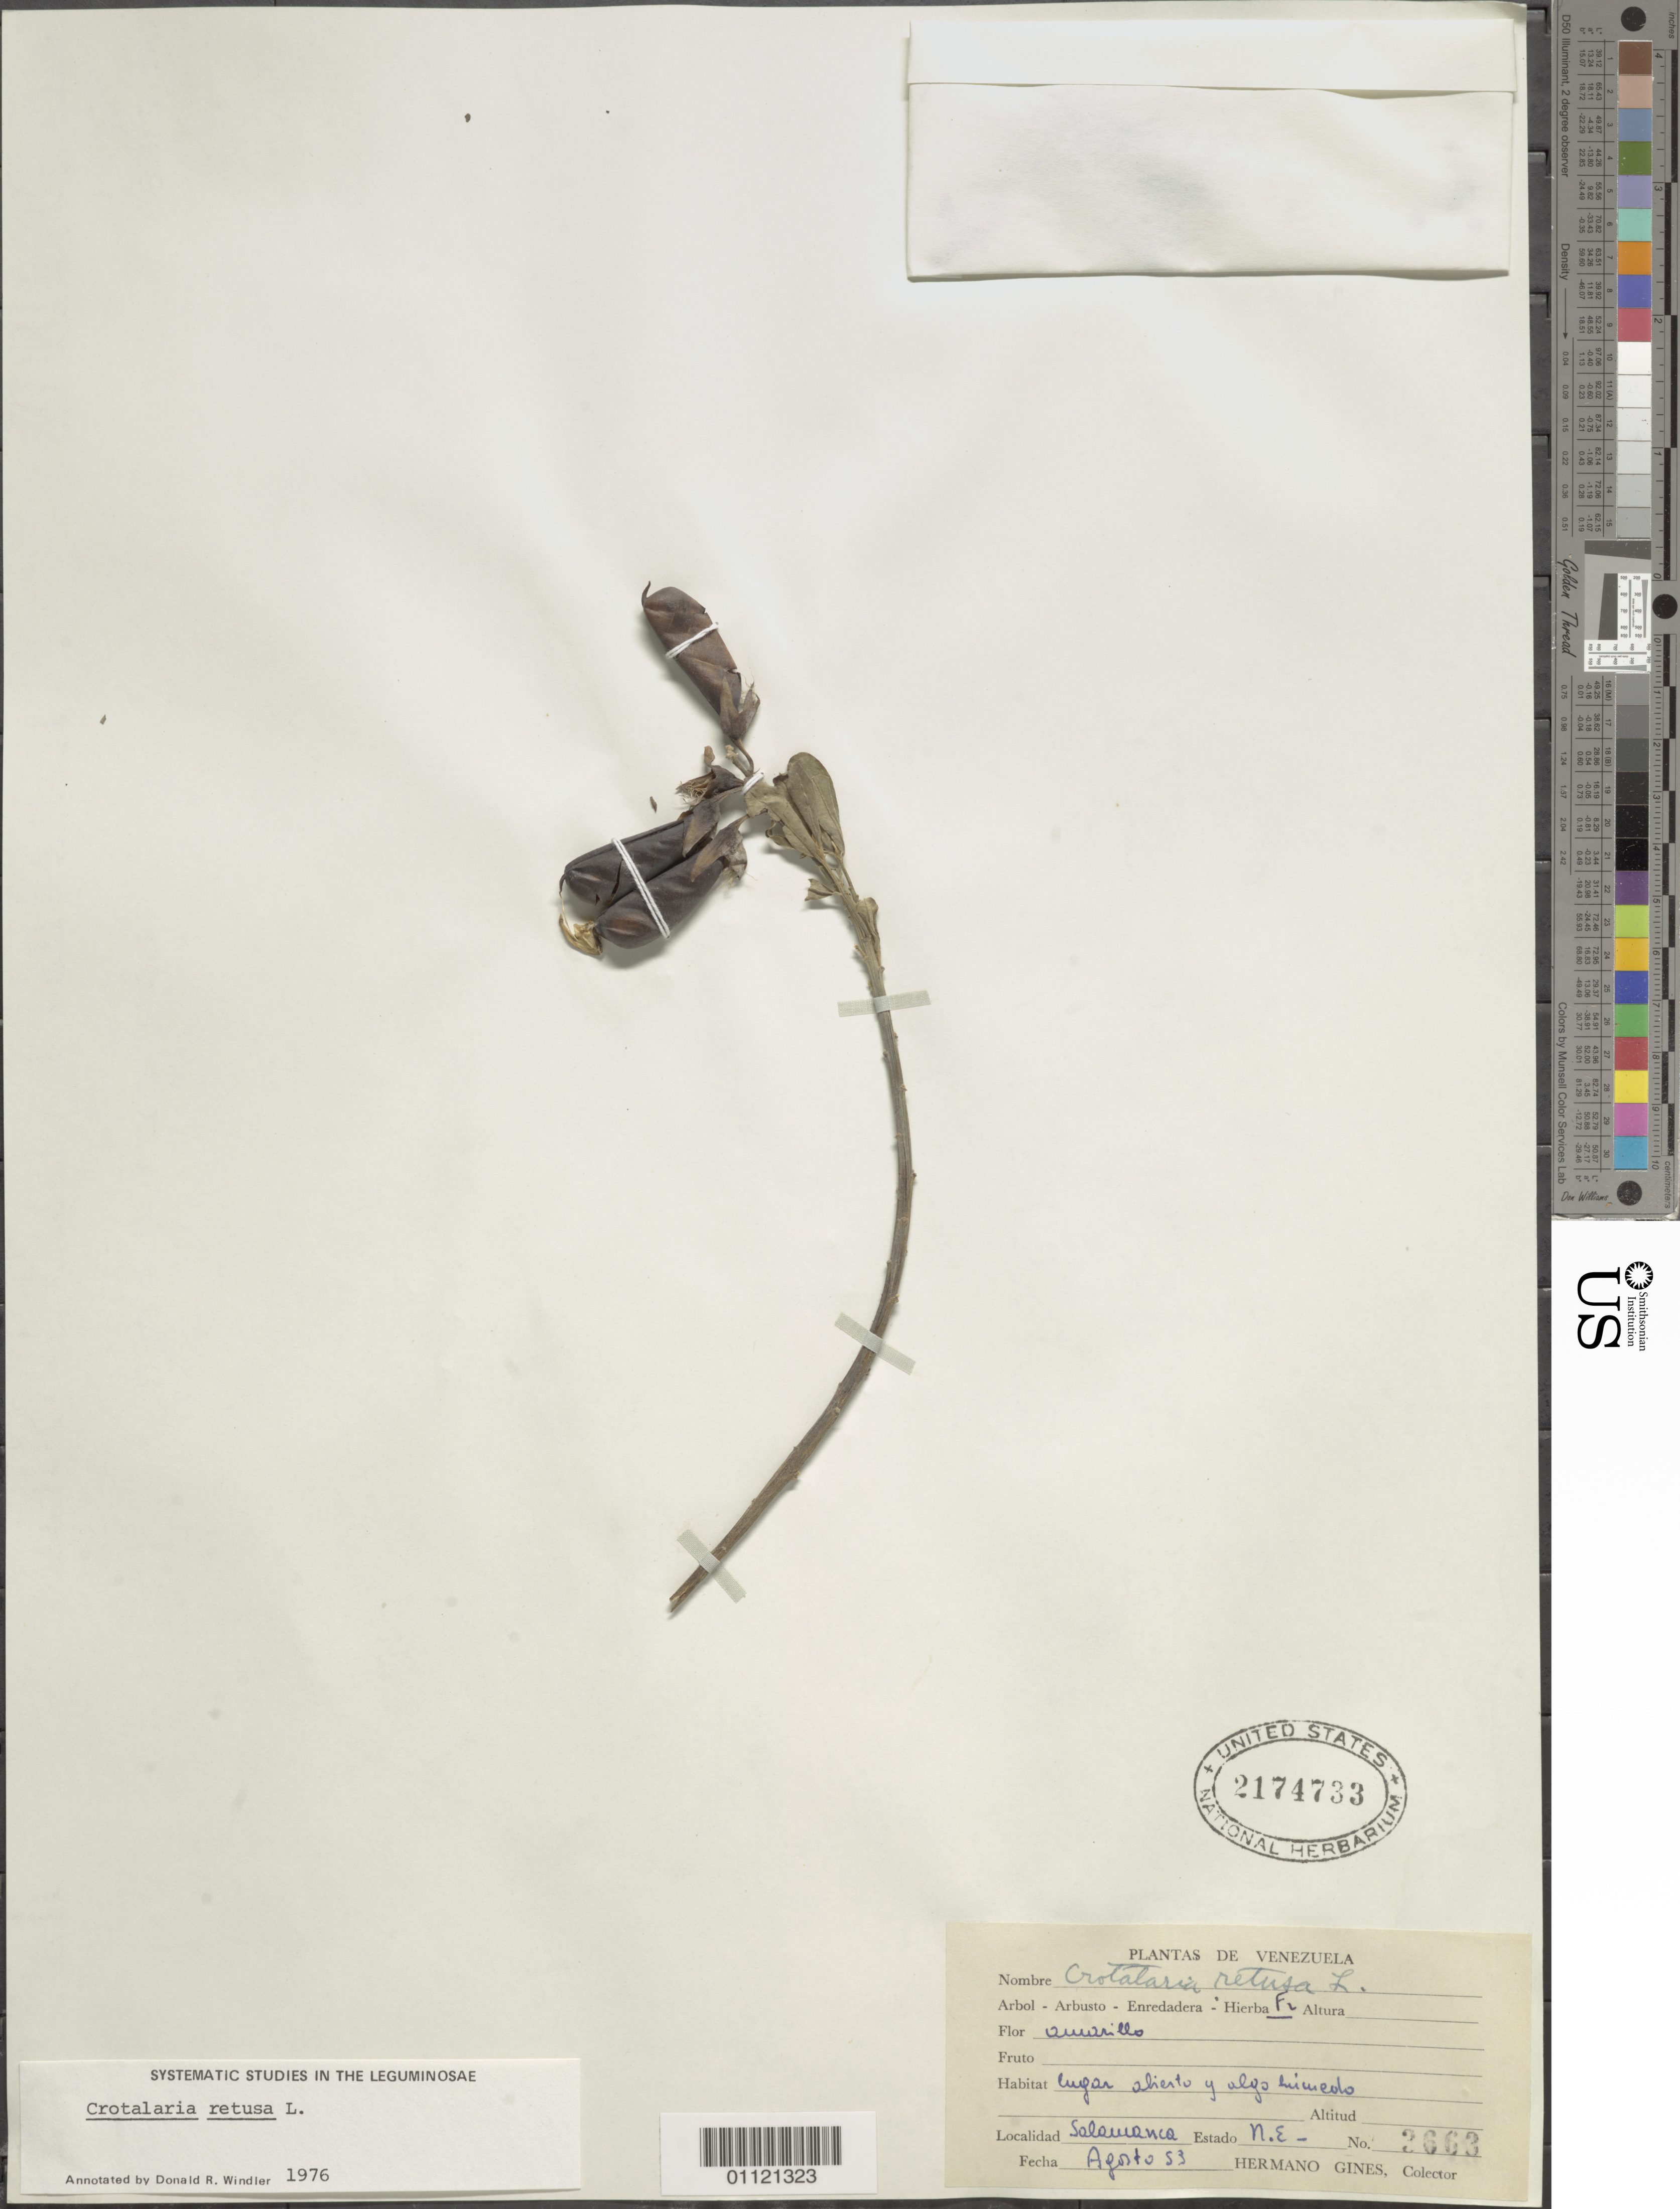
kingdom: Plantae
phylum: Tracheophyta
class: Magnoliopsida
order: Fabales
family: Fabaceae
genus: Crotalaria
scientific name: Crotalaria retusa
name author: L.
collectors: Bro. Gines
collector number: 3663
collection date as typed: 01 Aug 1953 to 31 Aug 1953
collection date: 1953-08-01/1953-08-31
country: Venezuela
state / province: Nueva Esparta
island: Margarita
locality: Salamanca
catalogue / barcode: US 2174733